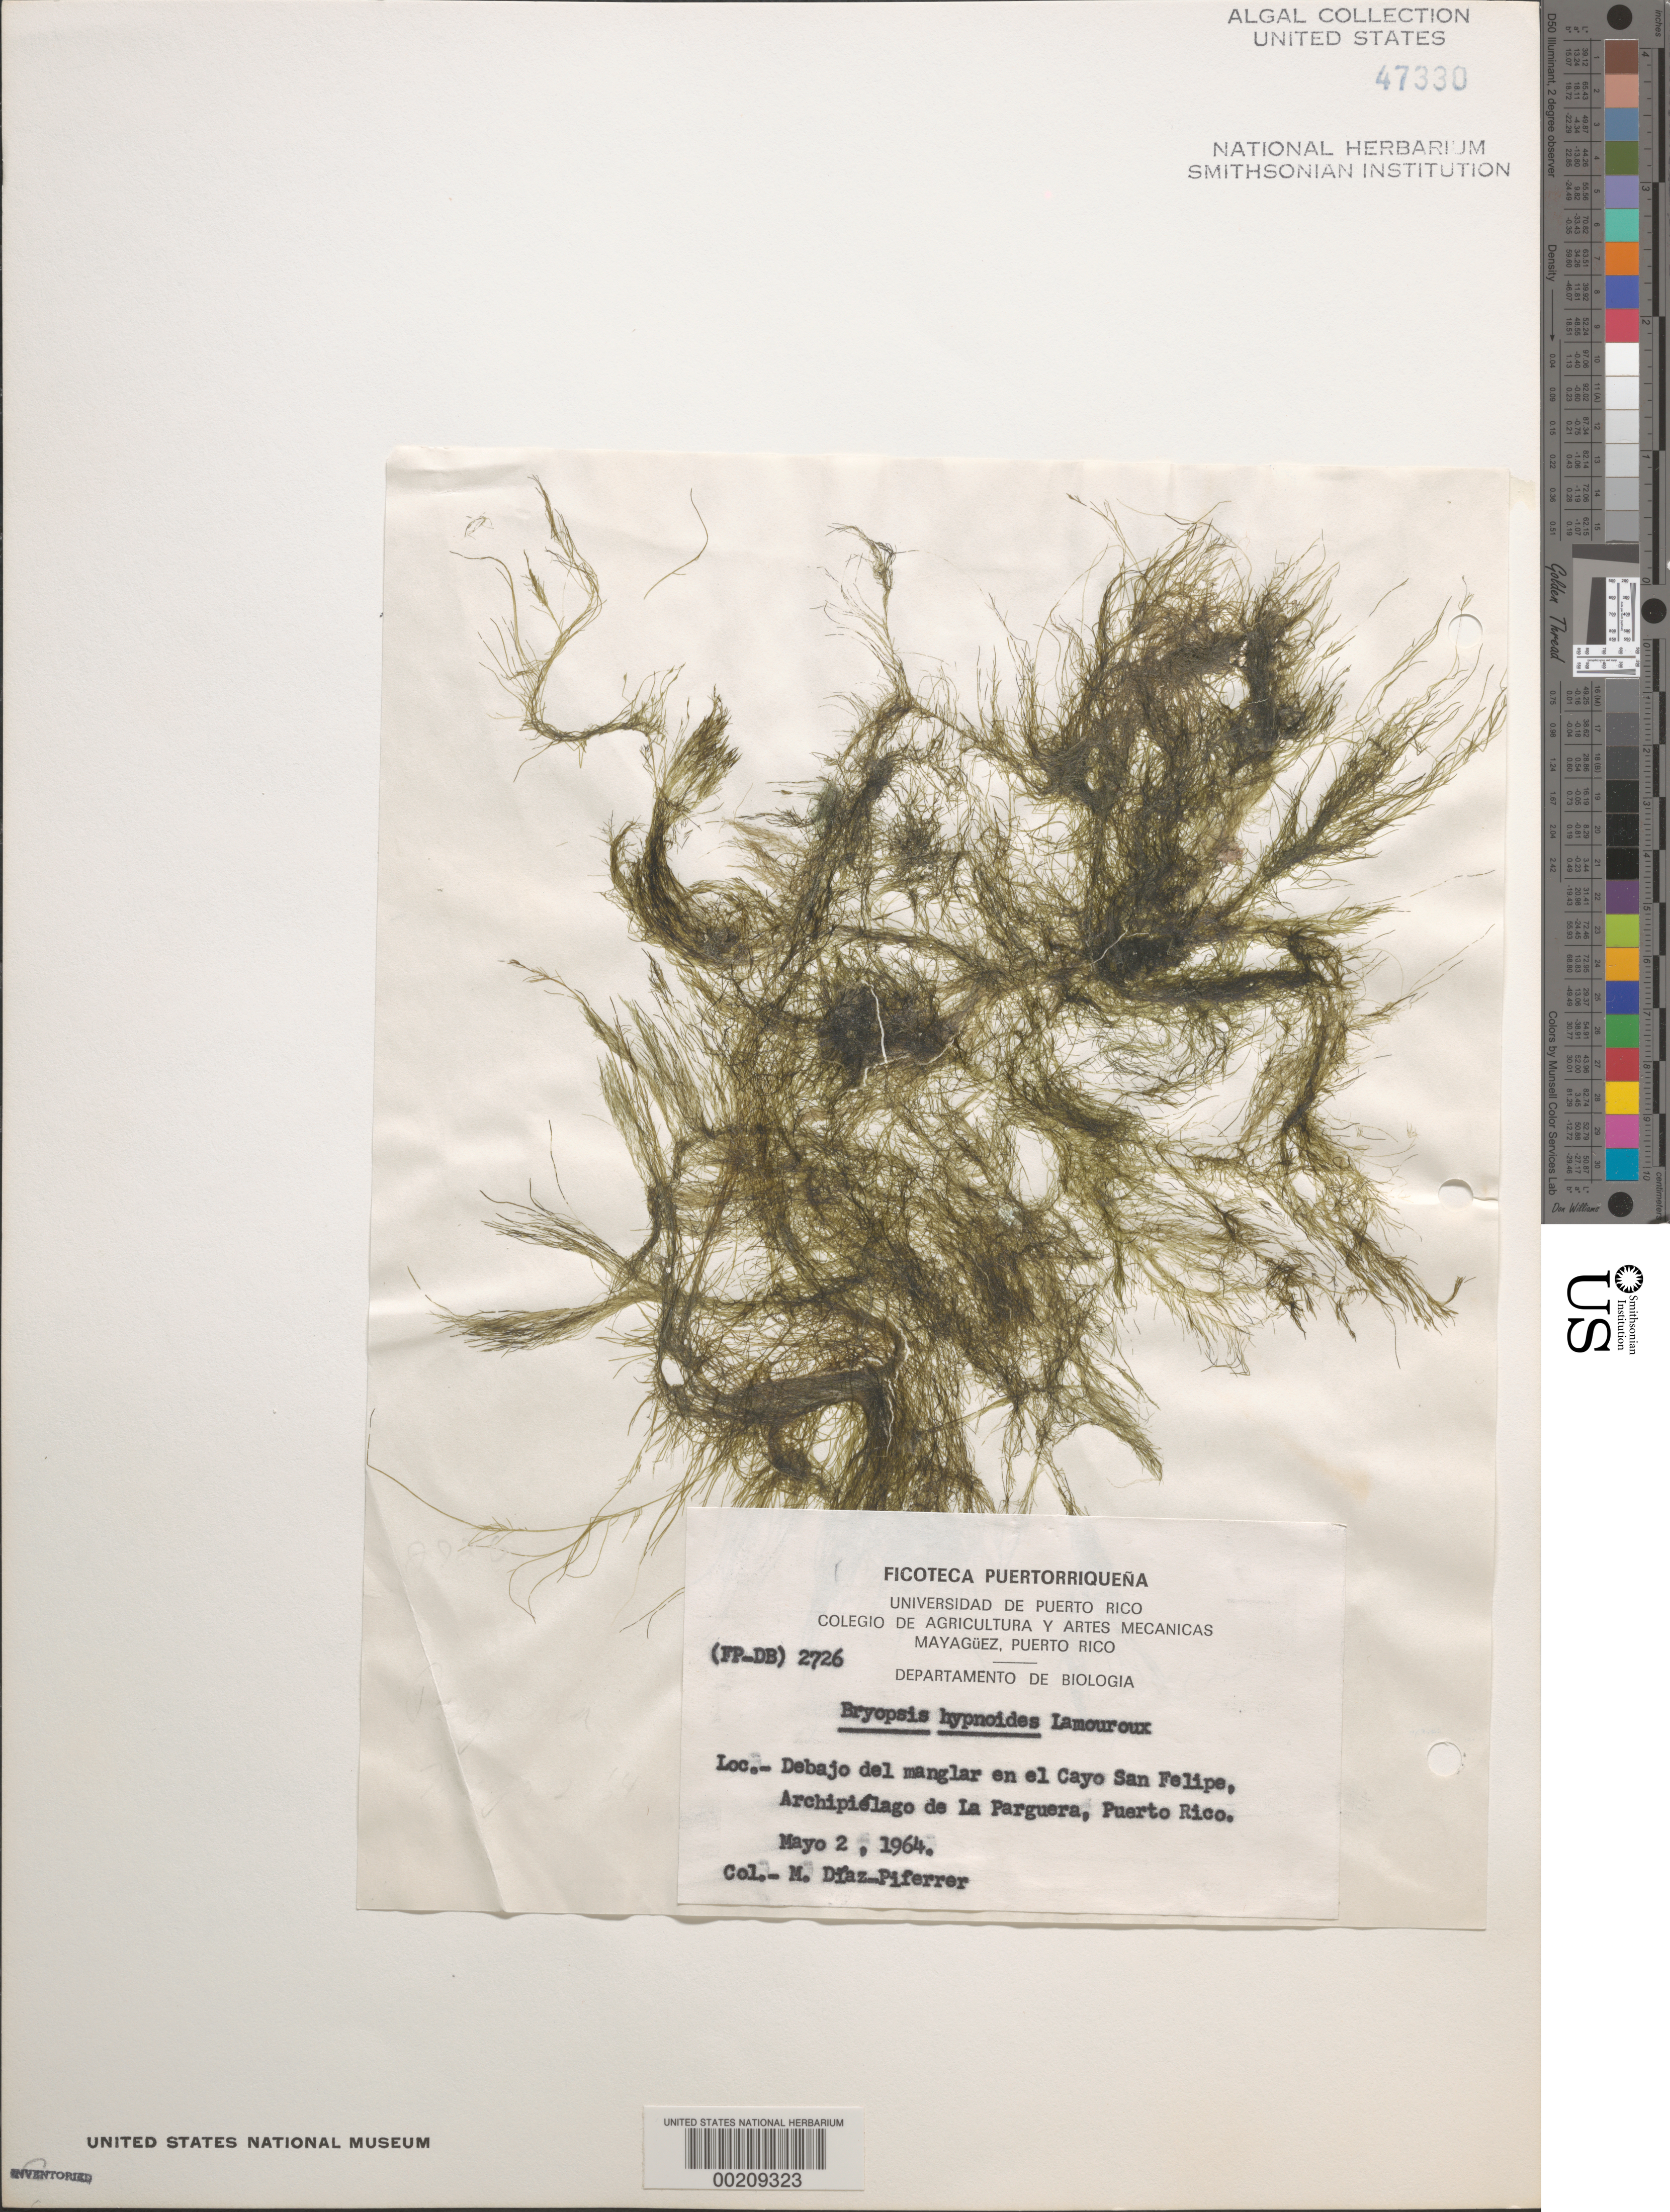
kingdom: Plantae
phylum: Chlorophyta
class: Ulvophyceae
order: Bryopsidales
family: Bryopsidaceae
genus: Bryopsis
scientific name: Bryopsis hypnoides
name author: J.V.Lamouroux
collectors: M. Diaz-Piferrer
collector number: (FP-DB) 2726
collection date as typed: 02 May 1964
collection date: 1964-05-02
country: Puerto Rico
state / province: Lajas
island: Cayo San Felipe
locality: La Parguera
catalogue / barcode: US 47330